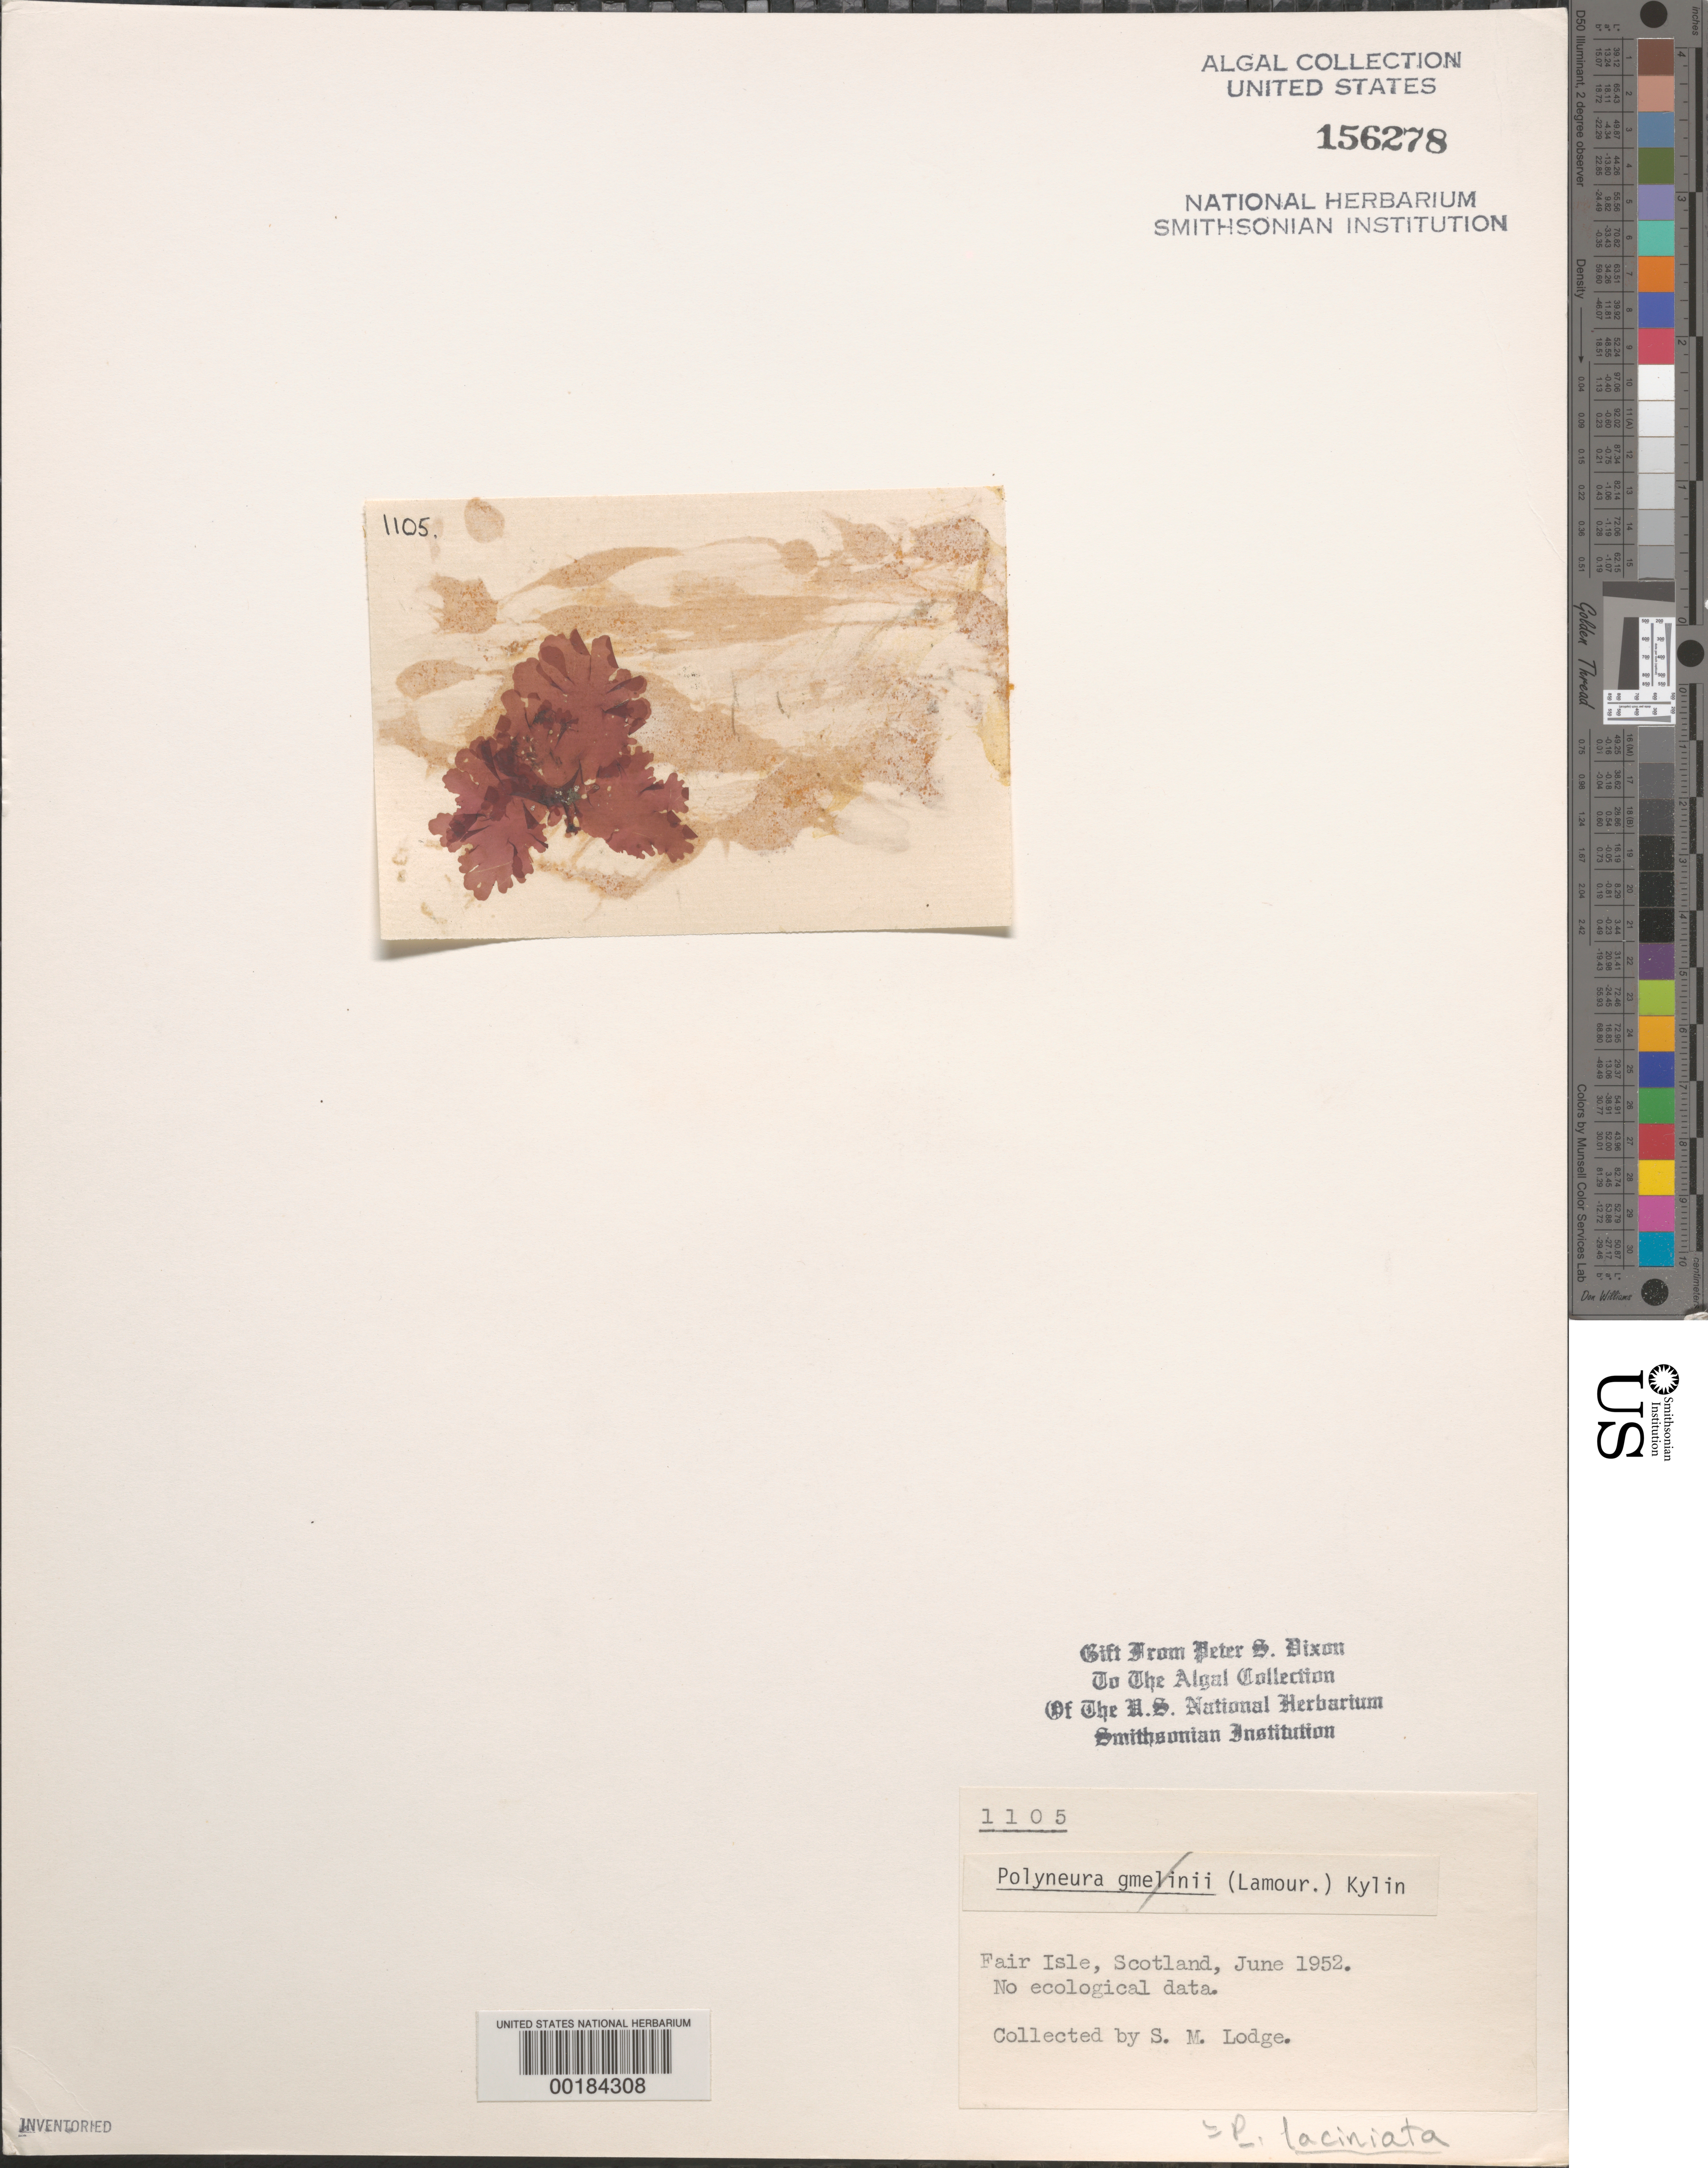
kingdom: Plantae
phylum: Rhodophyta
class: Florideophyceae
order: Ceramiales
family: Delesseriaceae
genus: Erythroglossum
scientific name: Erythroglossum laciniatum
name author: (Lightf.) C.A. Maggs & Hommersand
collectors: S. Lodge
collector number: PSD 1105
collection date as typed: Jun 1952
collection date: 1952-06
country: United Kingdom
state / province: Scotland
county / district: Shetland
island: Fair Isle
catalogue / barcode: US 156278